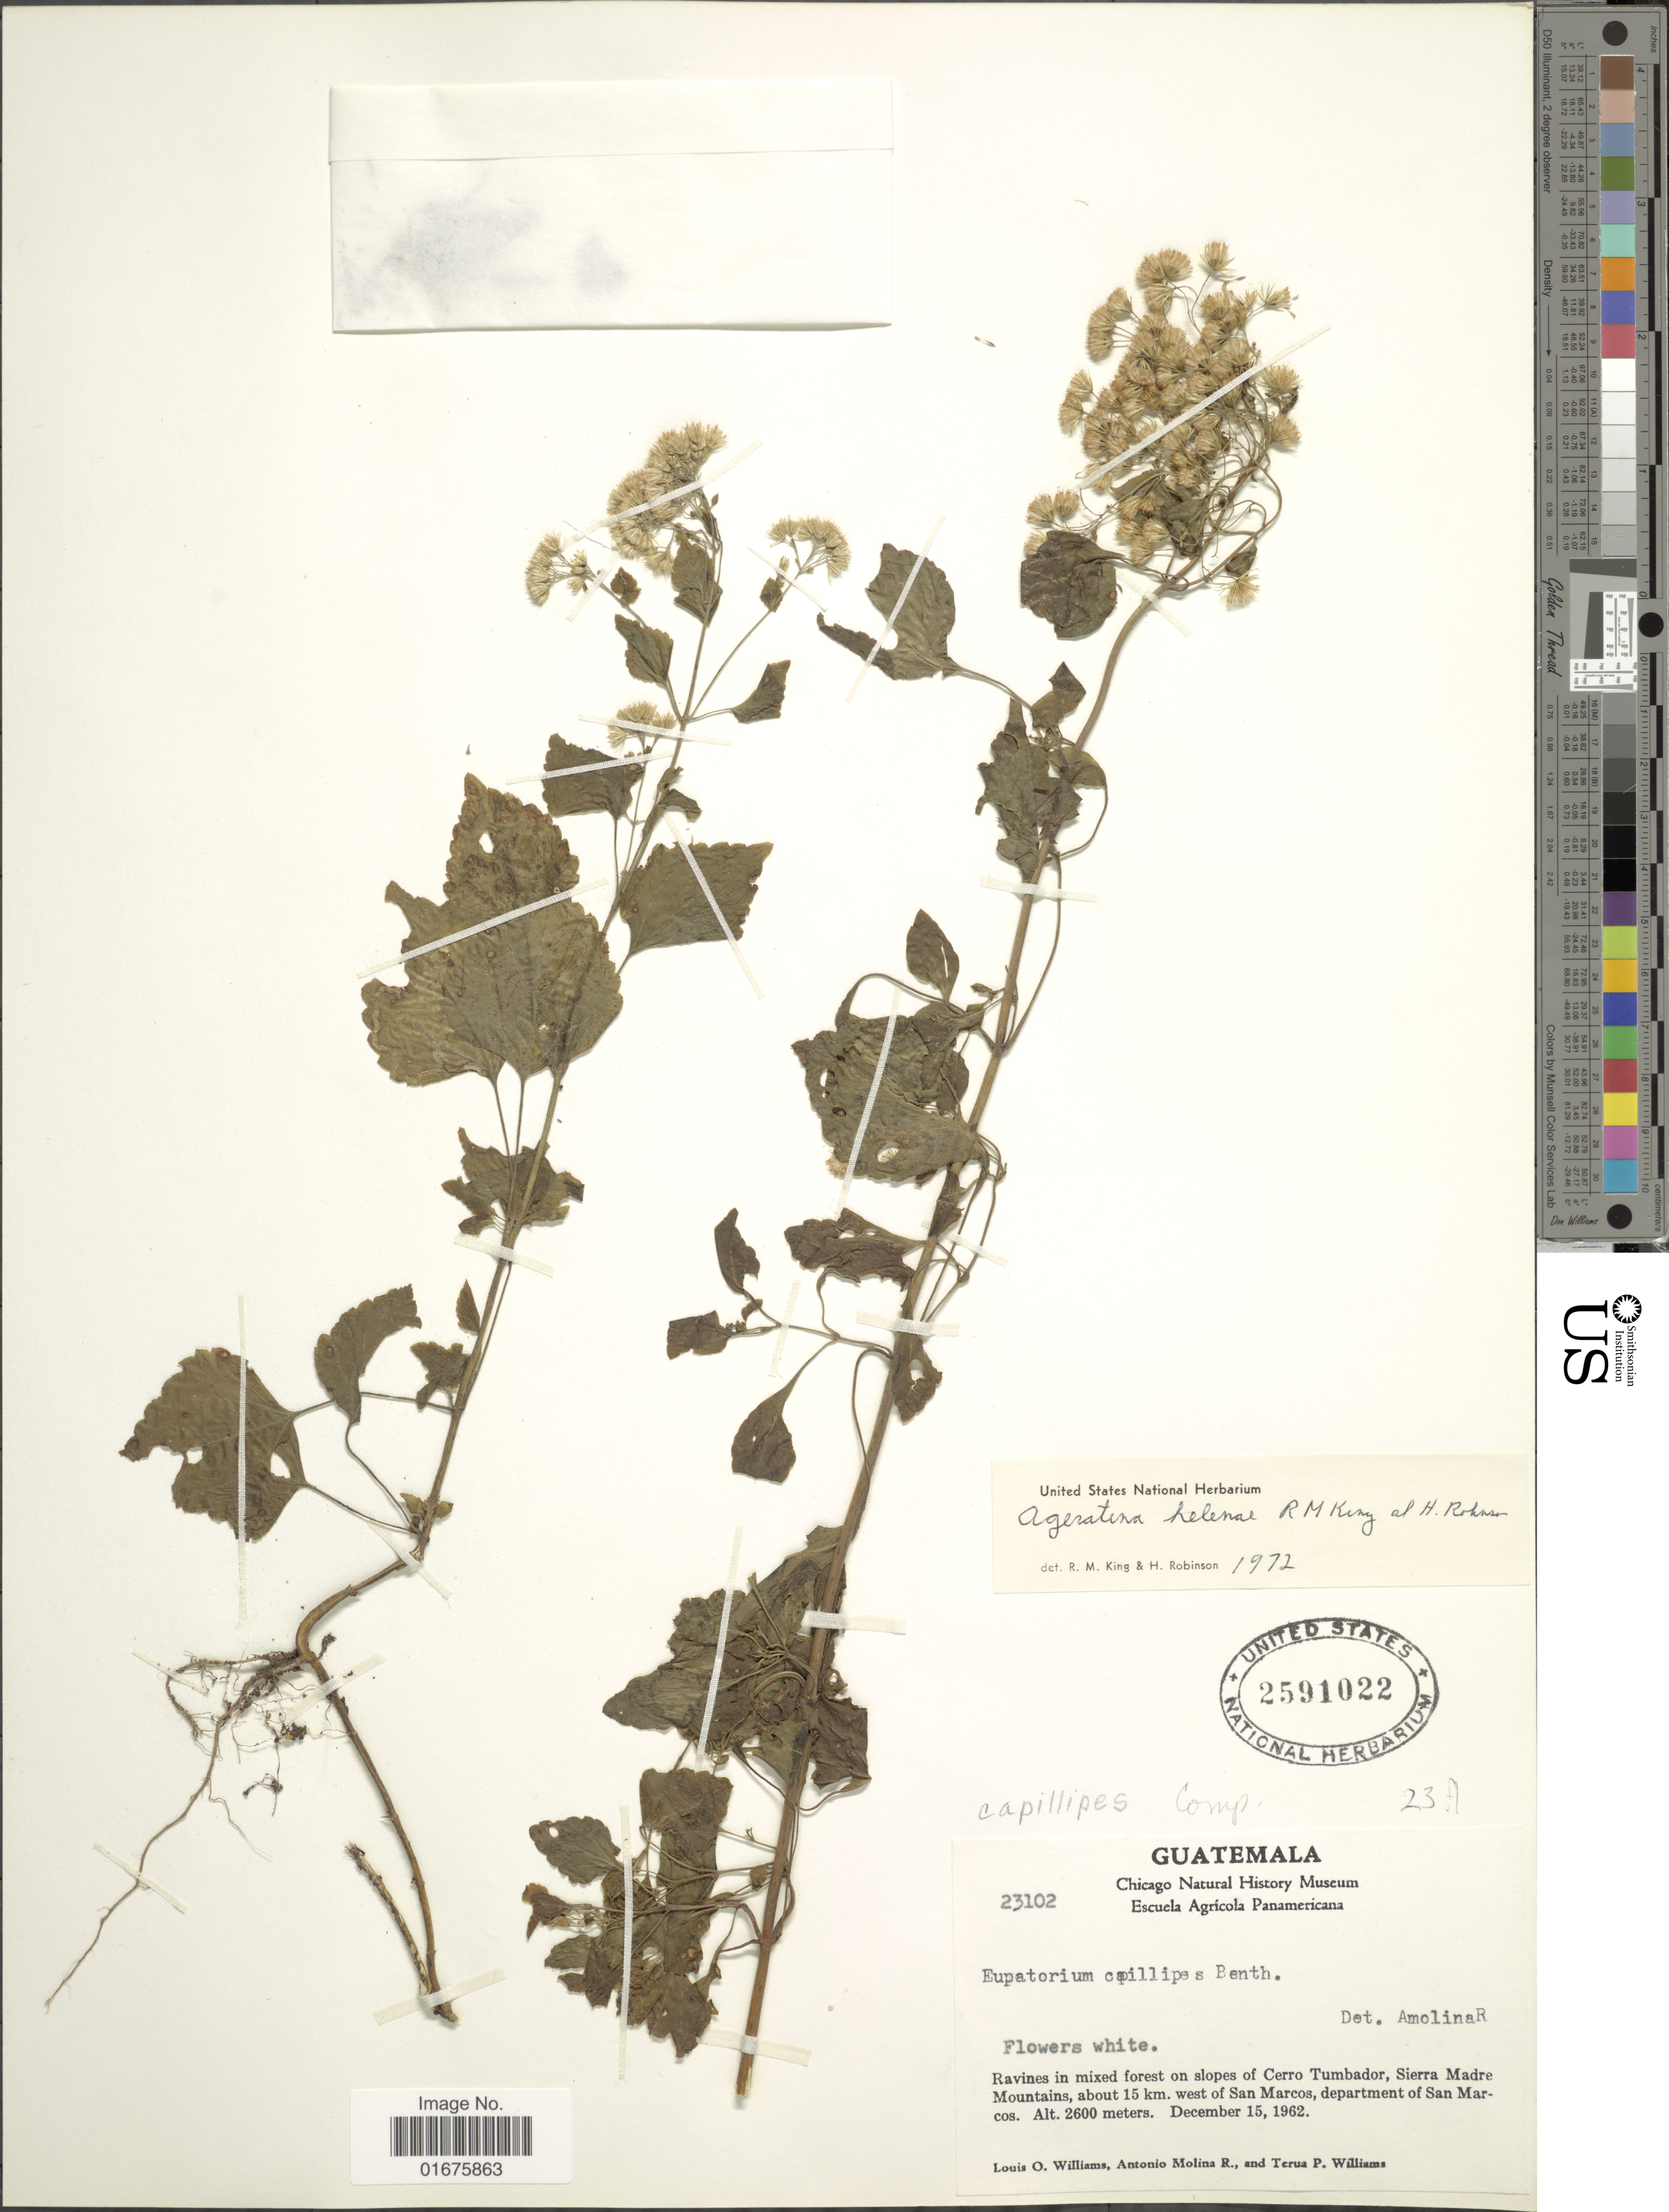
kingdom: Plantae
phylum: Tracheophyta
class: Magnoliopsida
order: Asterales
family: Asteraceae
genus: Ageratina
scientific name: Ageratina helenae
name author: R.M. King & H. Rob.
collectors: L. O. Williams, A. Molina R. & T. P. Williams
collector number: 23102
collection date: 1962-12-15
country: Guatemala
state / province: San Marcos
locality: Ravines and mixed forest on slopes of Cerro Tumbador, Sierra Madre Mountains, about 15 km. west of San Marcos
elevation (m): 2600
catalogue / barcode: US 2591022